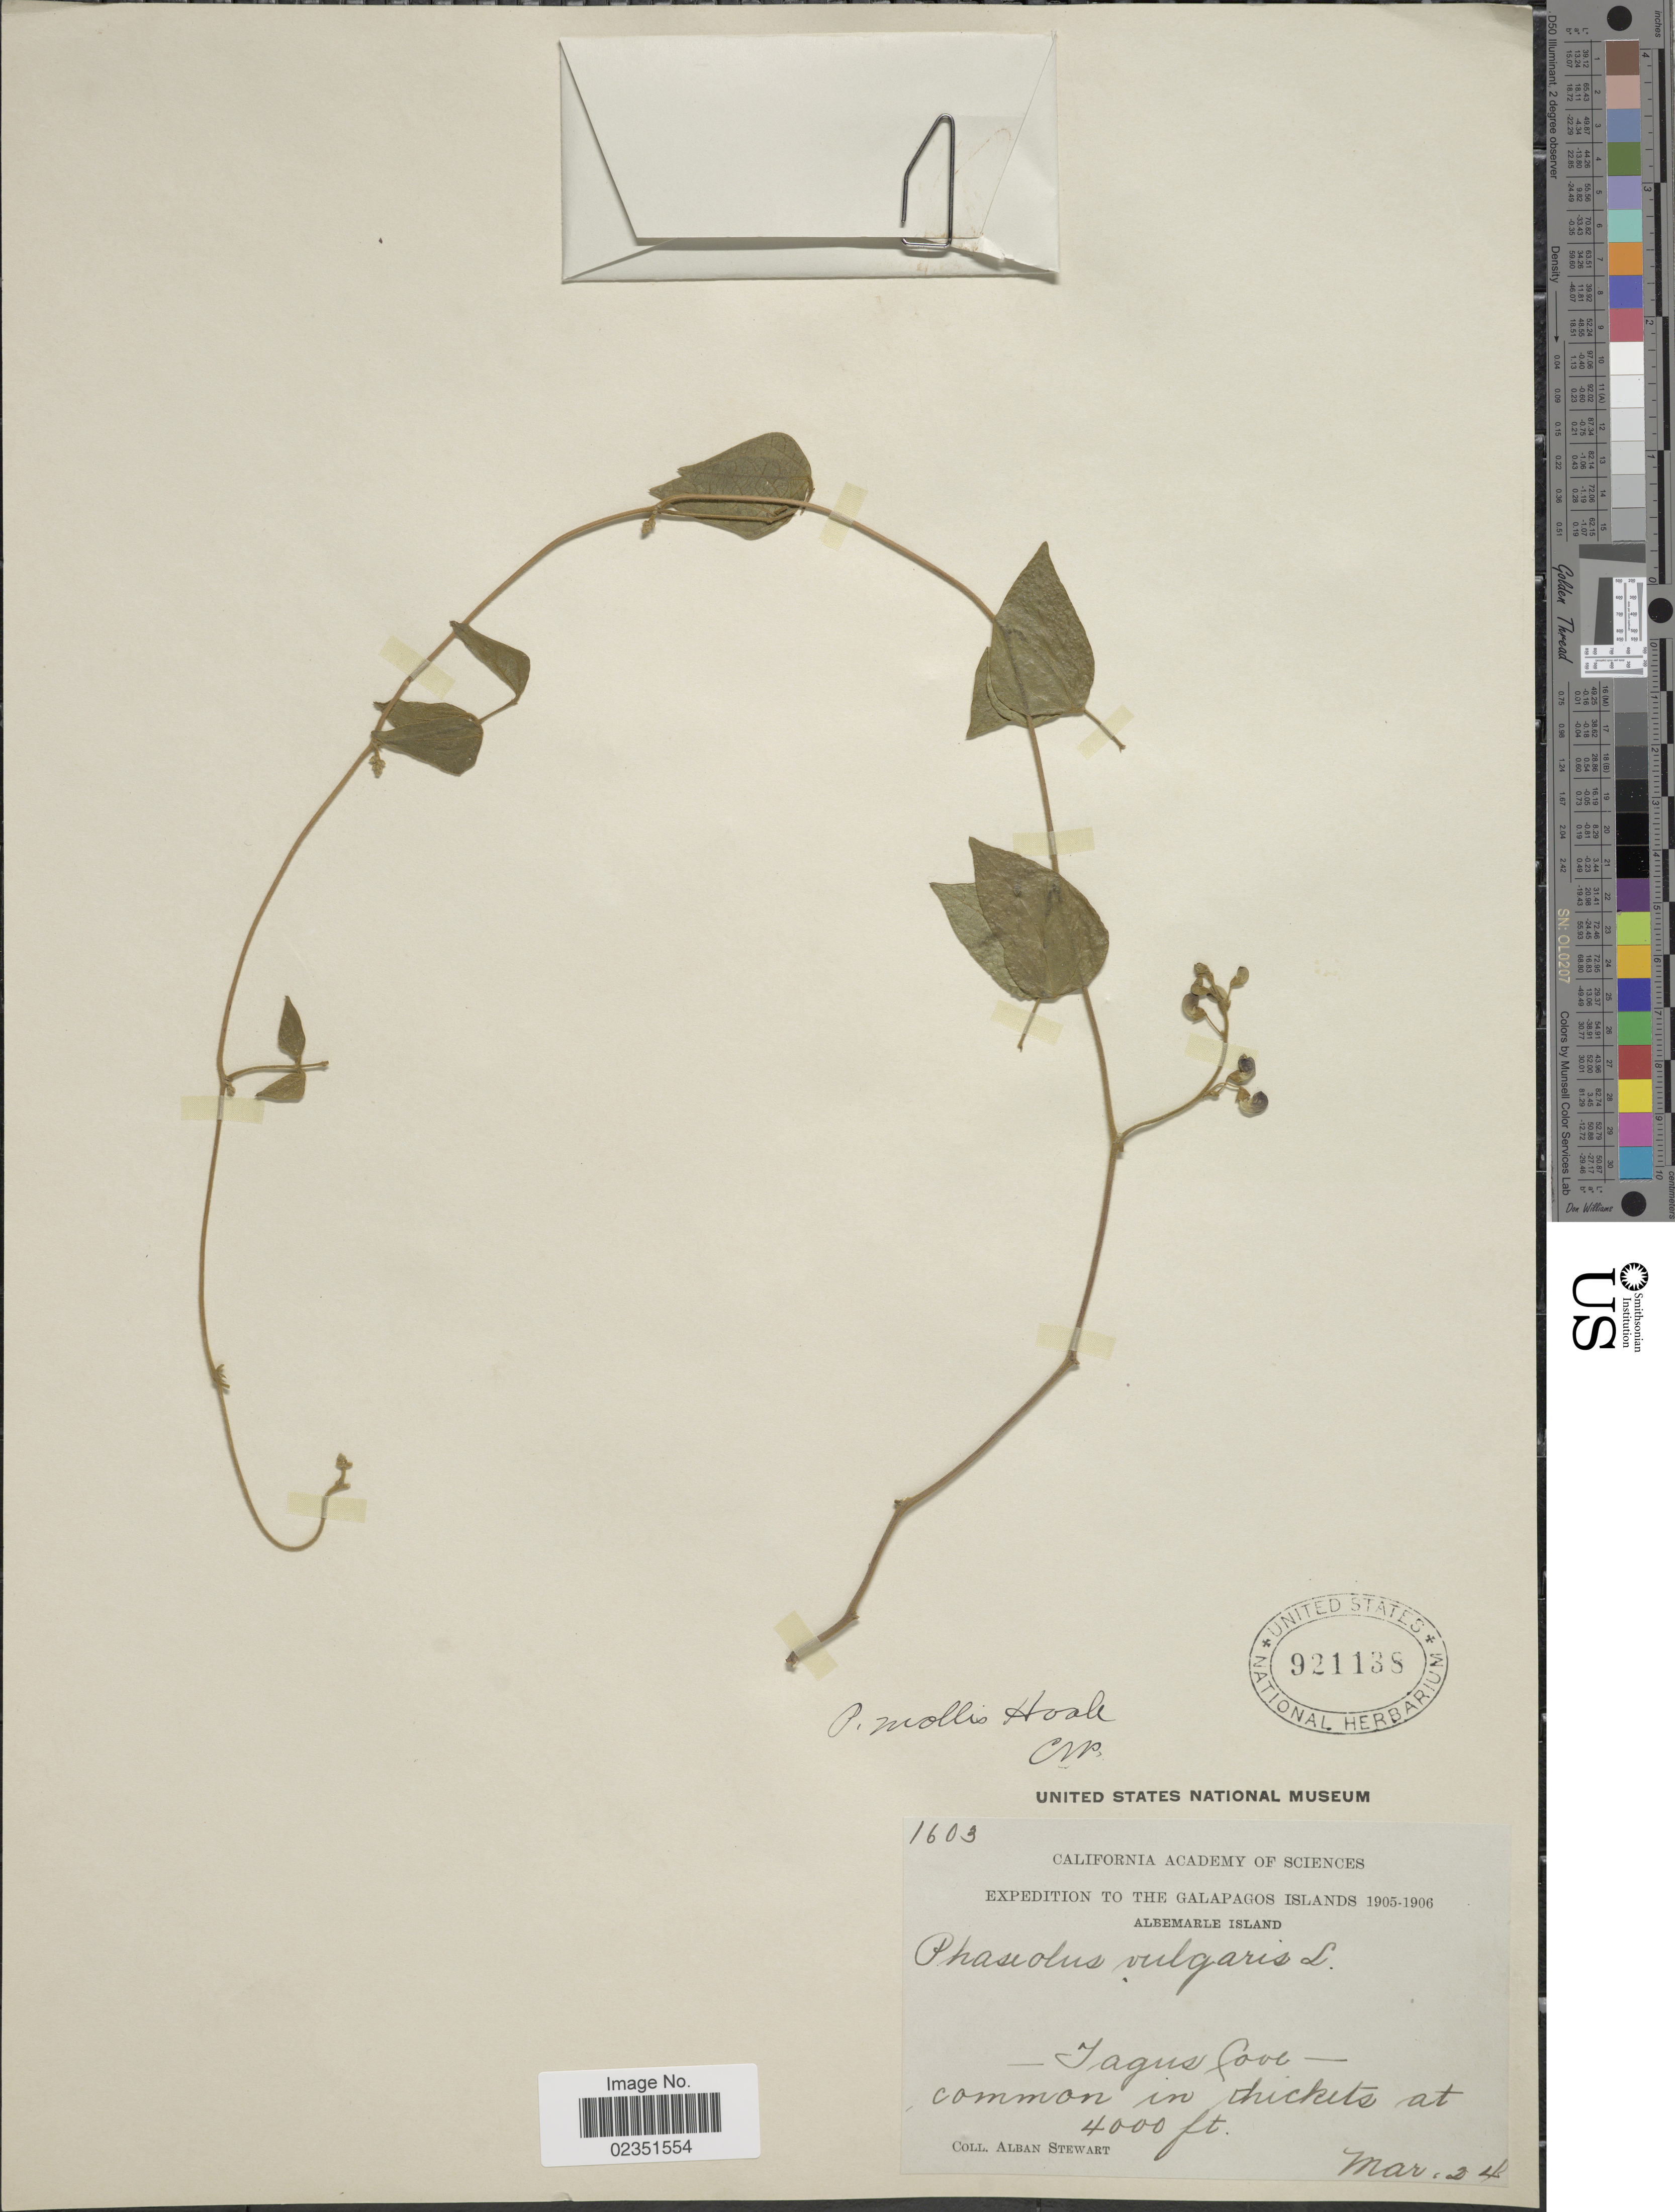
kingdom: Plantae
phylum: Tracheophyta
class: Magnoliopsida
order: Fabales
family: Fabaceae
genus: Phaseolus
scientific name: Phaseolus mollis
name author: Hook. f.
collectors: A. Stewart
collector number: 1603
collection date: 1905-03-24/1906-03-24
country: Ecuador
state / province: Colón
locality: Galapagos Islands, Albemarle Island, Tagus Cove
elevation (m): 1219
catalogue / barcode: US 921138